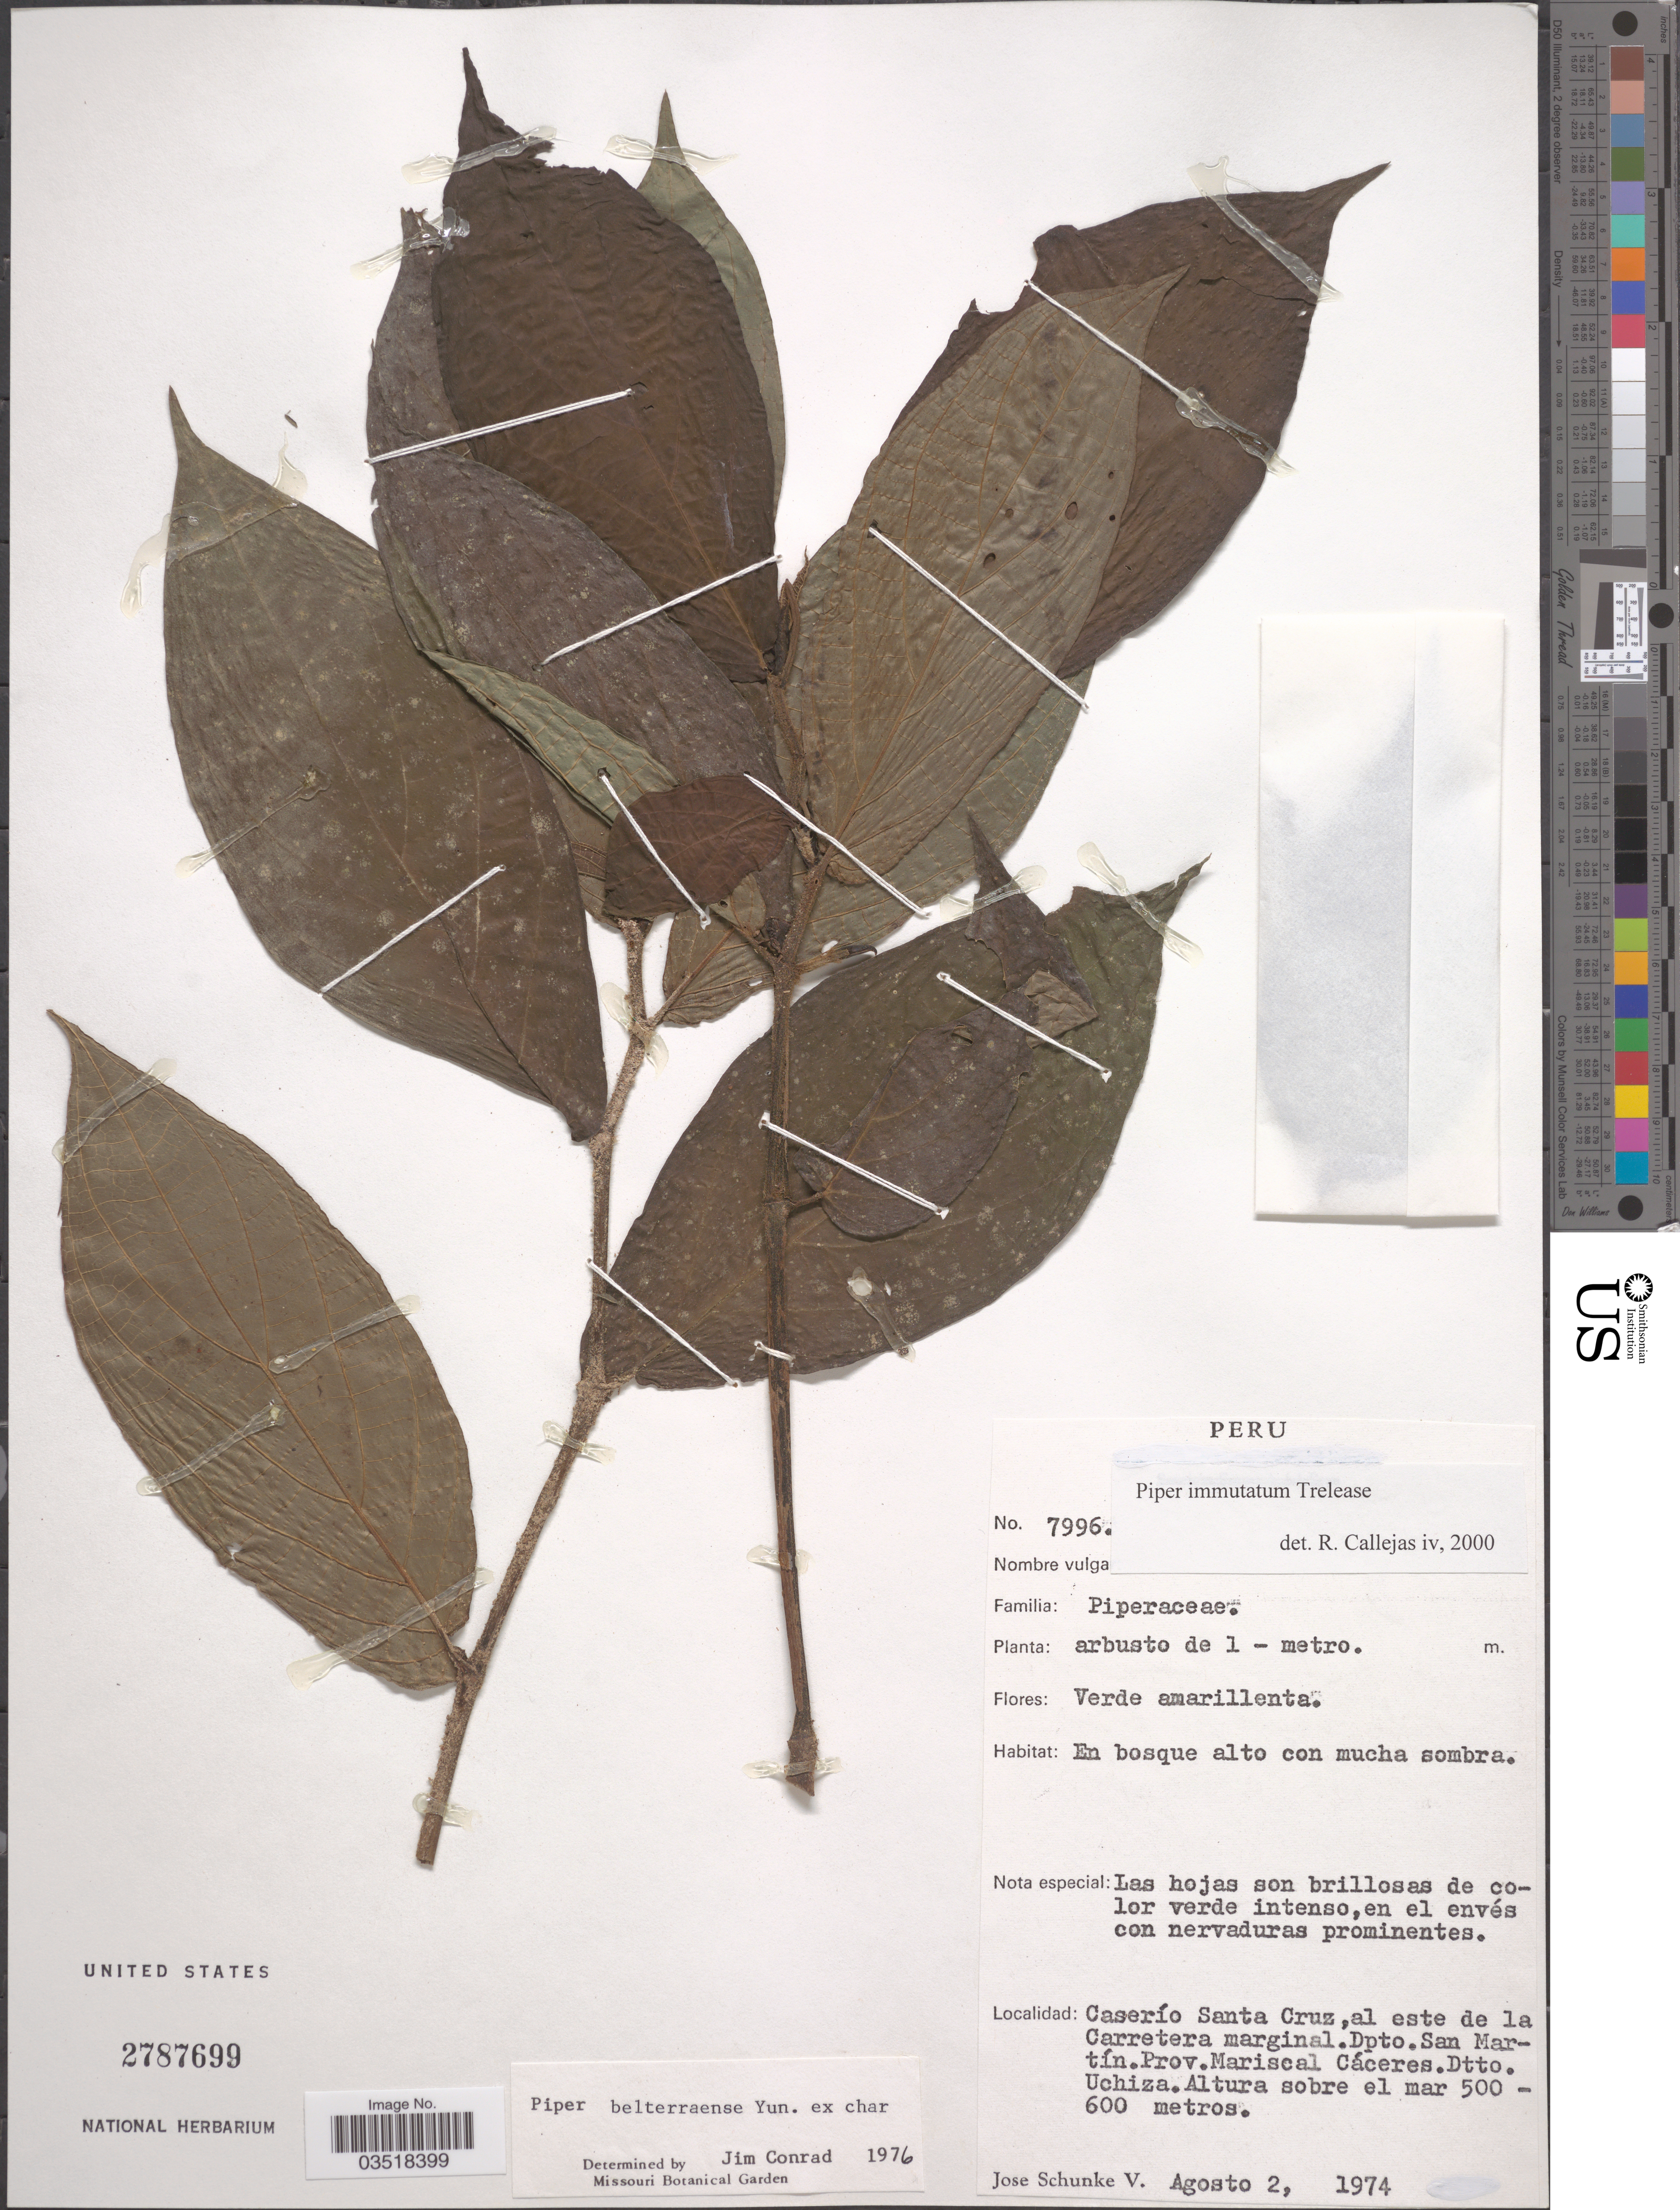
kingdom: Plantae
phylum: Tracheophyta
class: Magnoliopsida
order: Piperales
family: Piperaceae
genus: Piper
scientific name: Piper immutatum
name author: Trel.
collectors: J. Schunke Vigo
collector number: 7996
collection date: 1974-08-02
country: Peru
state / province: San Martín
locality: Caserío Santa Cruz, al este de la Carretera marginal. Dpto. San Martín. Prov. Mariscal Cáceres. Dtto. Uchiza.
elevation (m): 500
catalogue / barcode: US 2787699